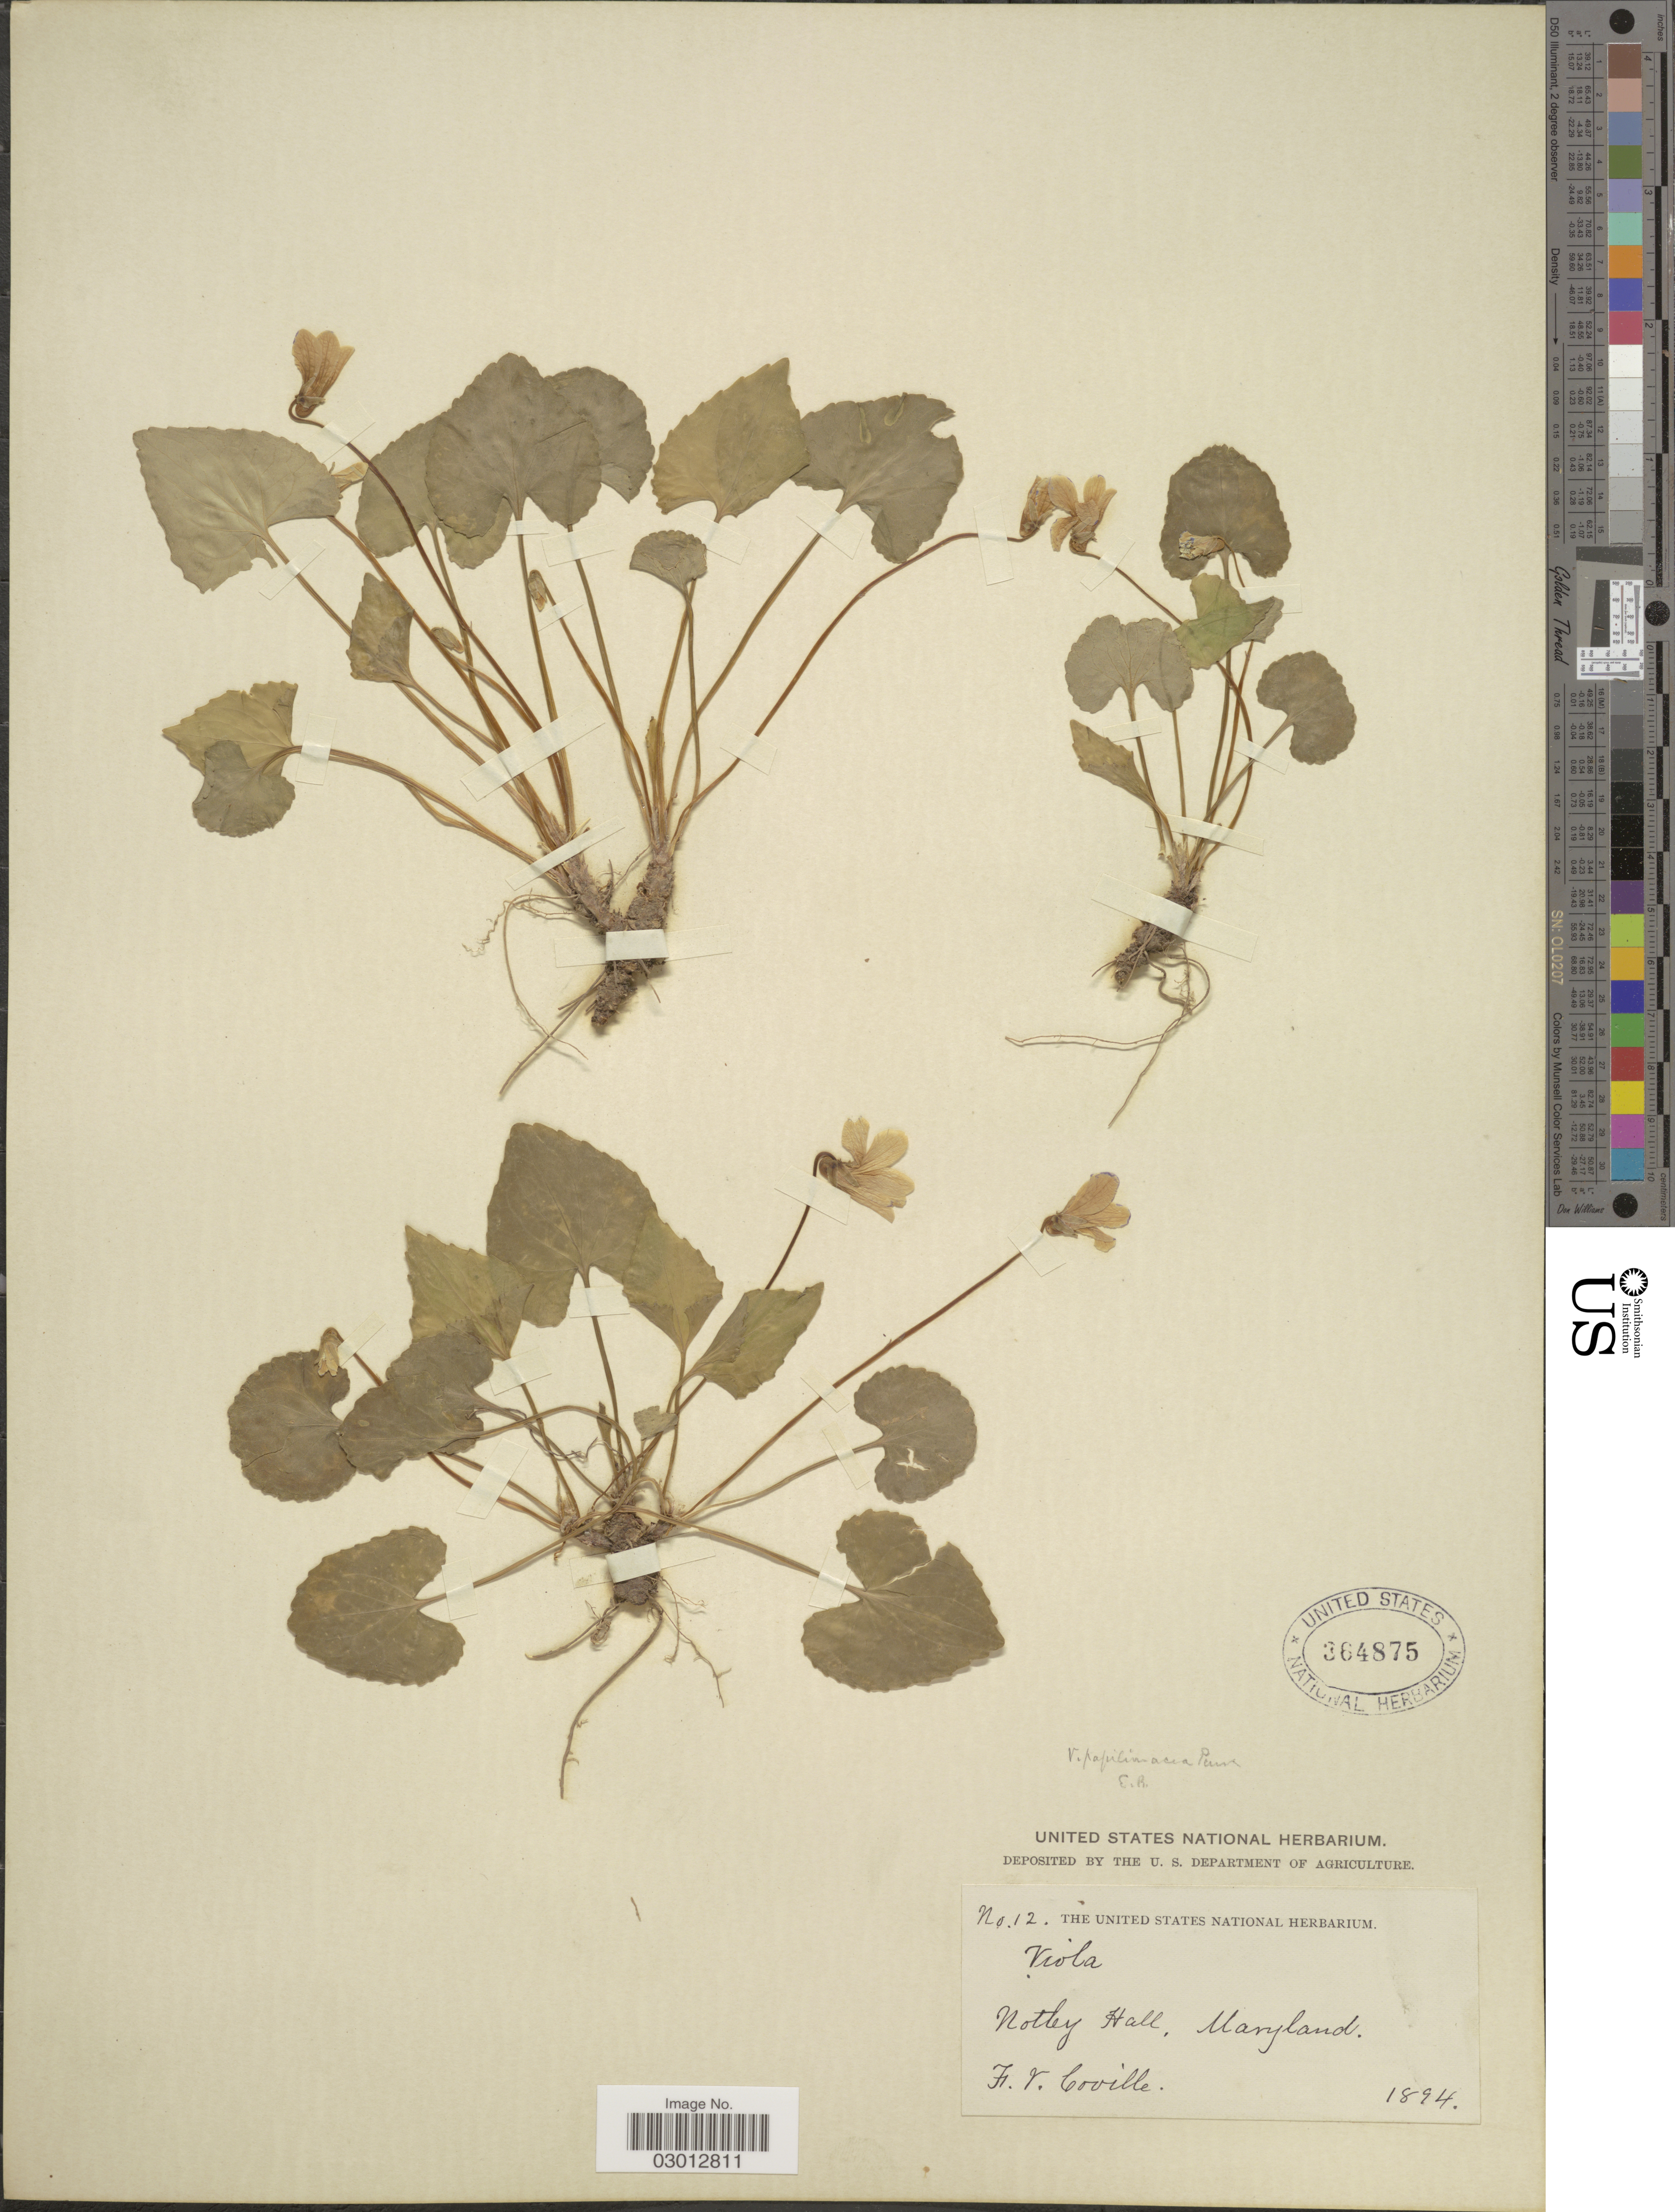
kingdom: Plantae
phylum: Tracheophyta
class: Magnoliopsida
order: Malpighiales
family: Violaceae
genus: Viola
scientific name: Viola papilionacea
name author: Pursh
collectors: F. V. Coville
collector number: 12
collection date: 1894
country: United States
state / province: Maryland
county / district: Prince George's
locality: Notley Hall.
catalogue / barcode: US 364875